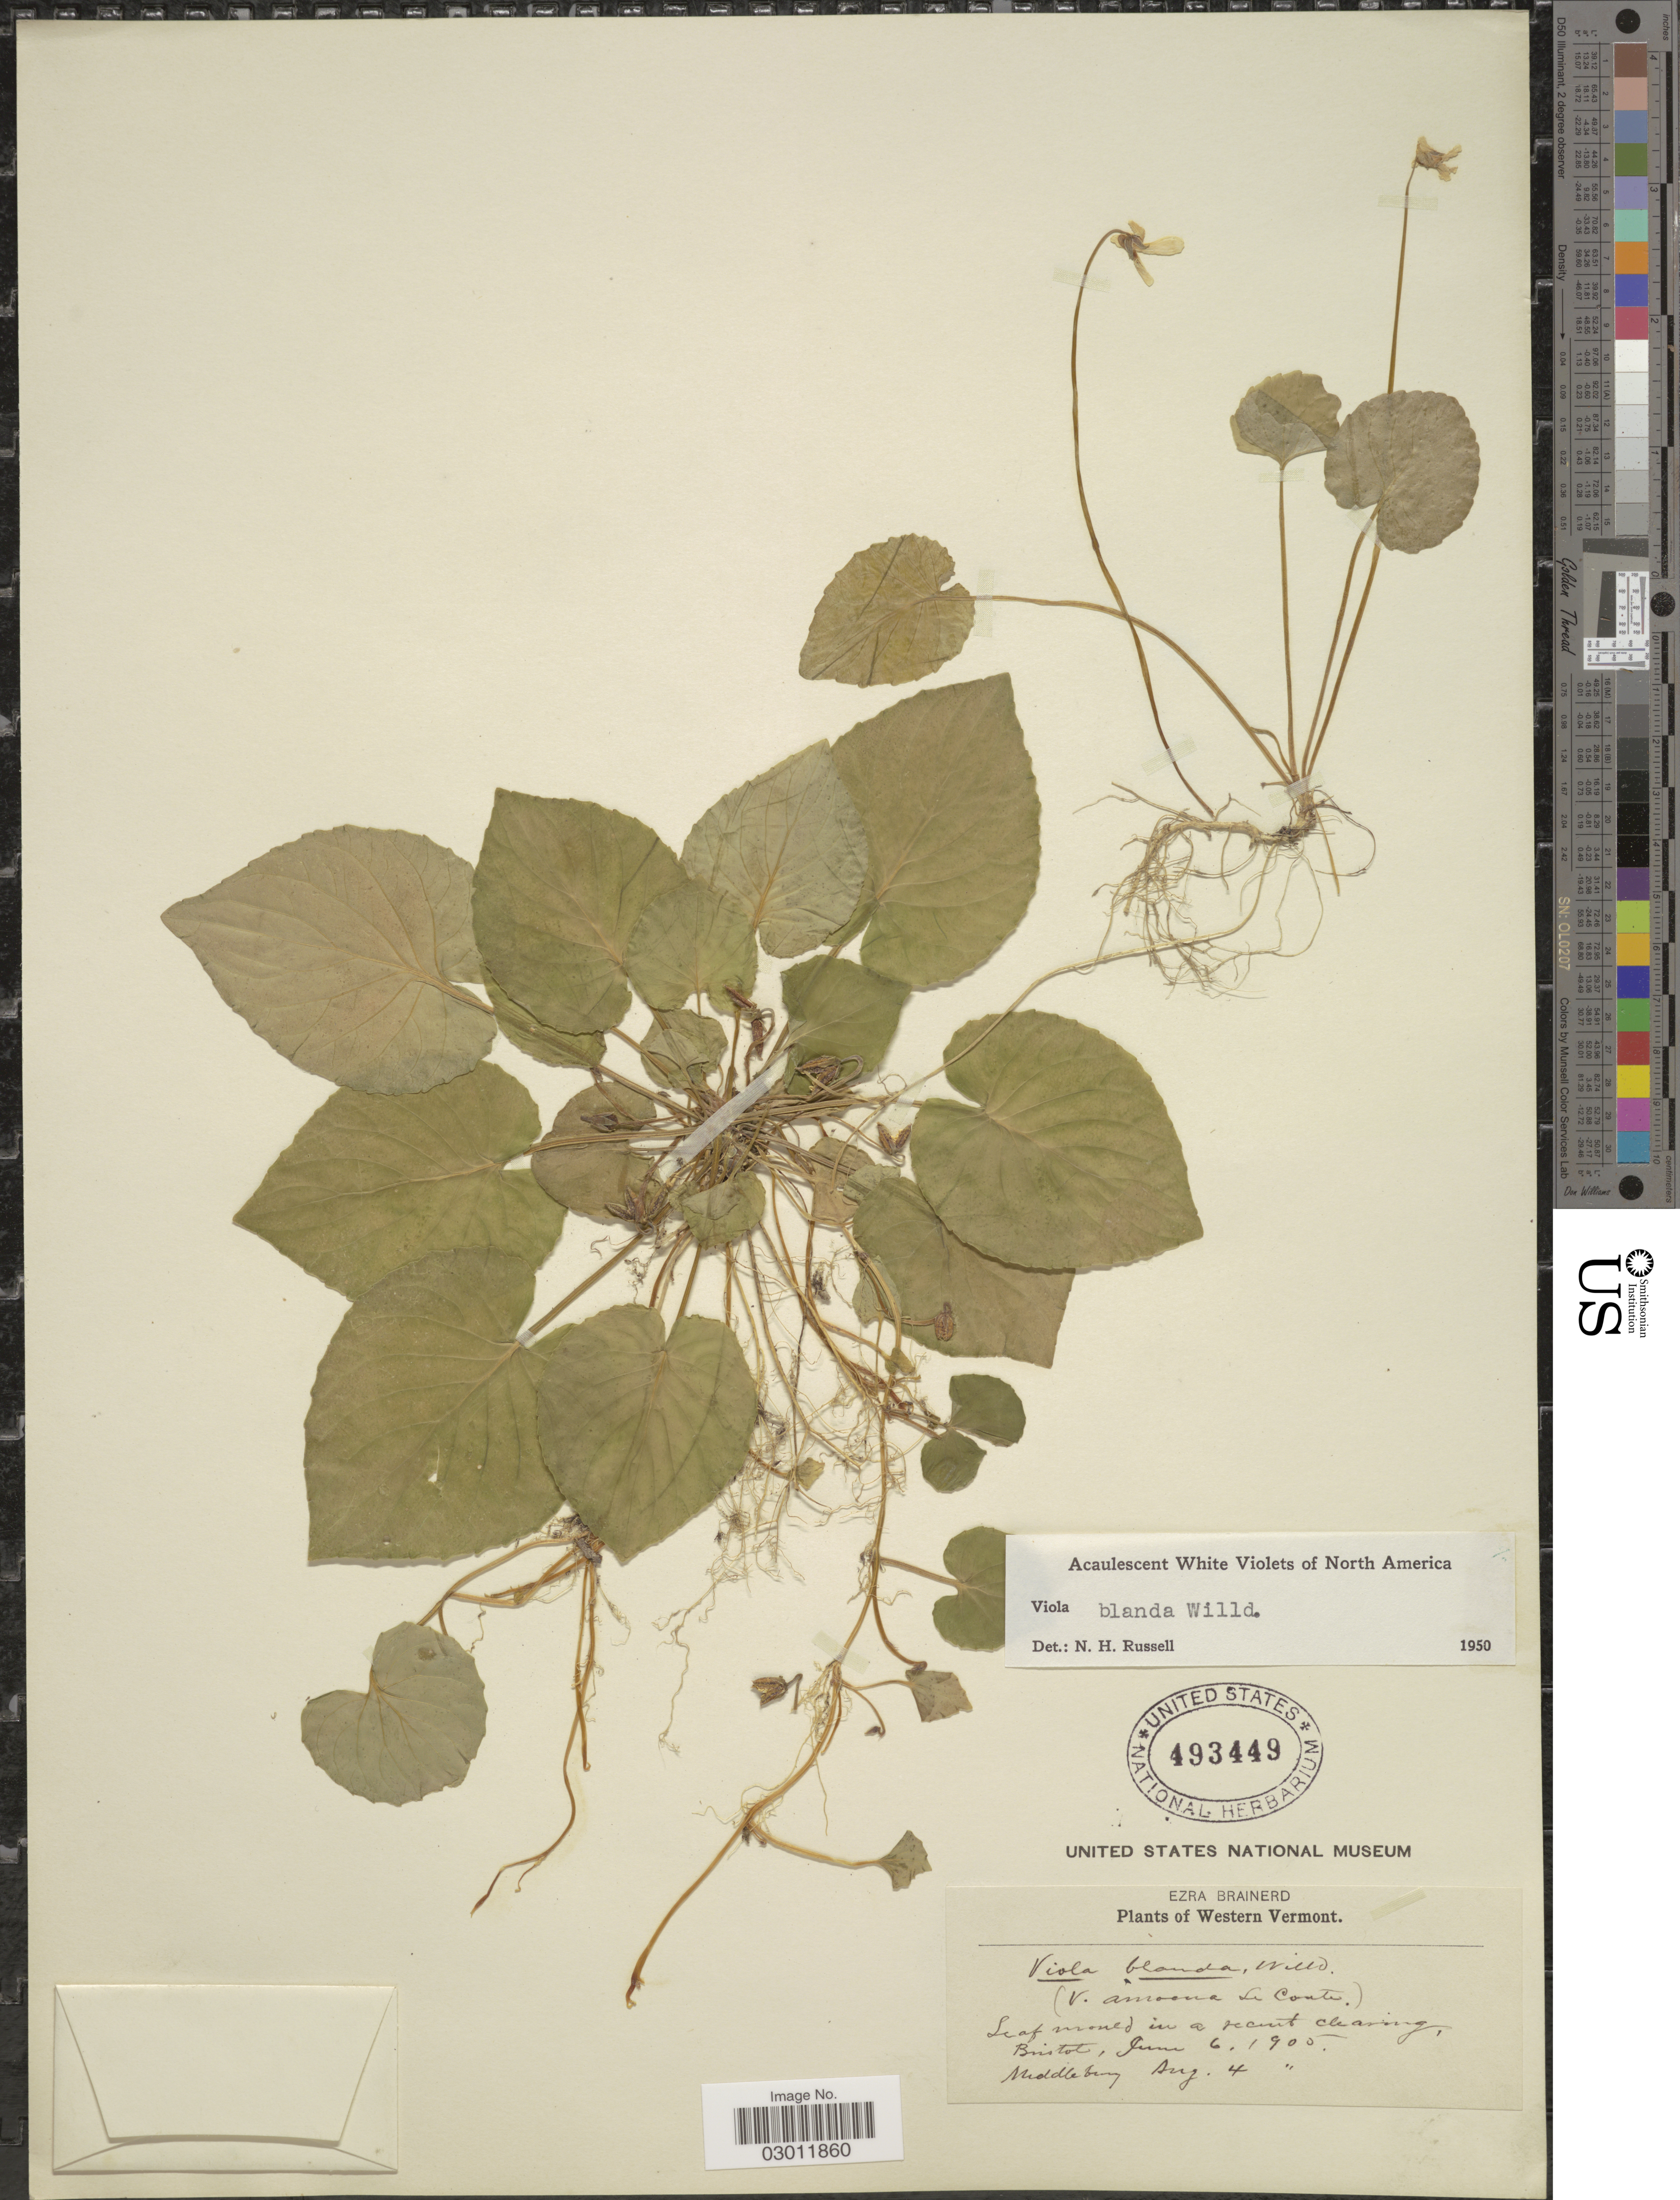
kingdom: Plantae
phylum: Tracheophyta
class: Magnoliopsida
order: Malpighiales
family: Violaceae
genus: Viola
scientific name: Viola blanda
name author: Willd.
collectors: E. Brainerd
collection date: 1905-06-06/1905-08-04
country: United States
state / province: Vermont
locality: Western Vermont. Bristol. Middlebury.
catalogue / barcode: US 493449